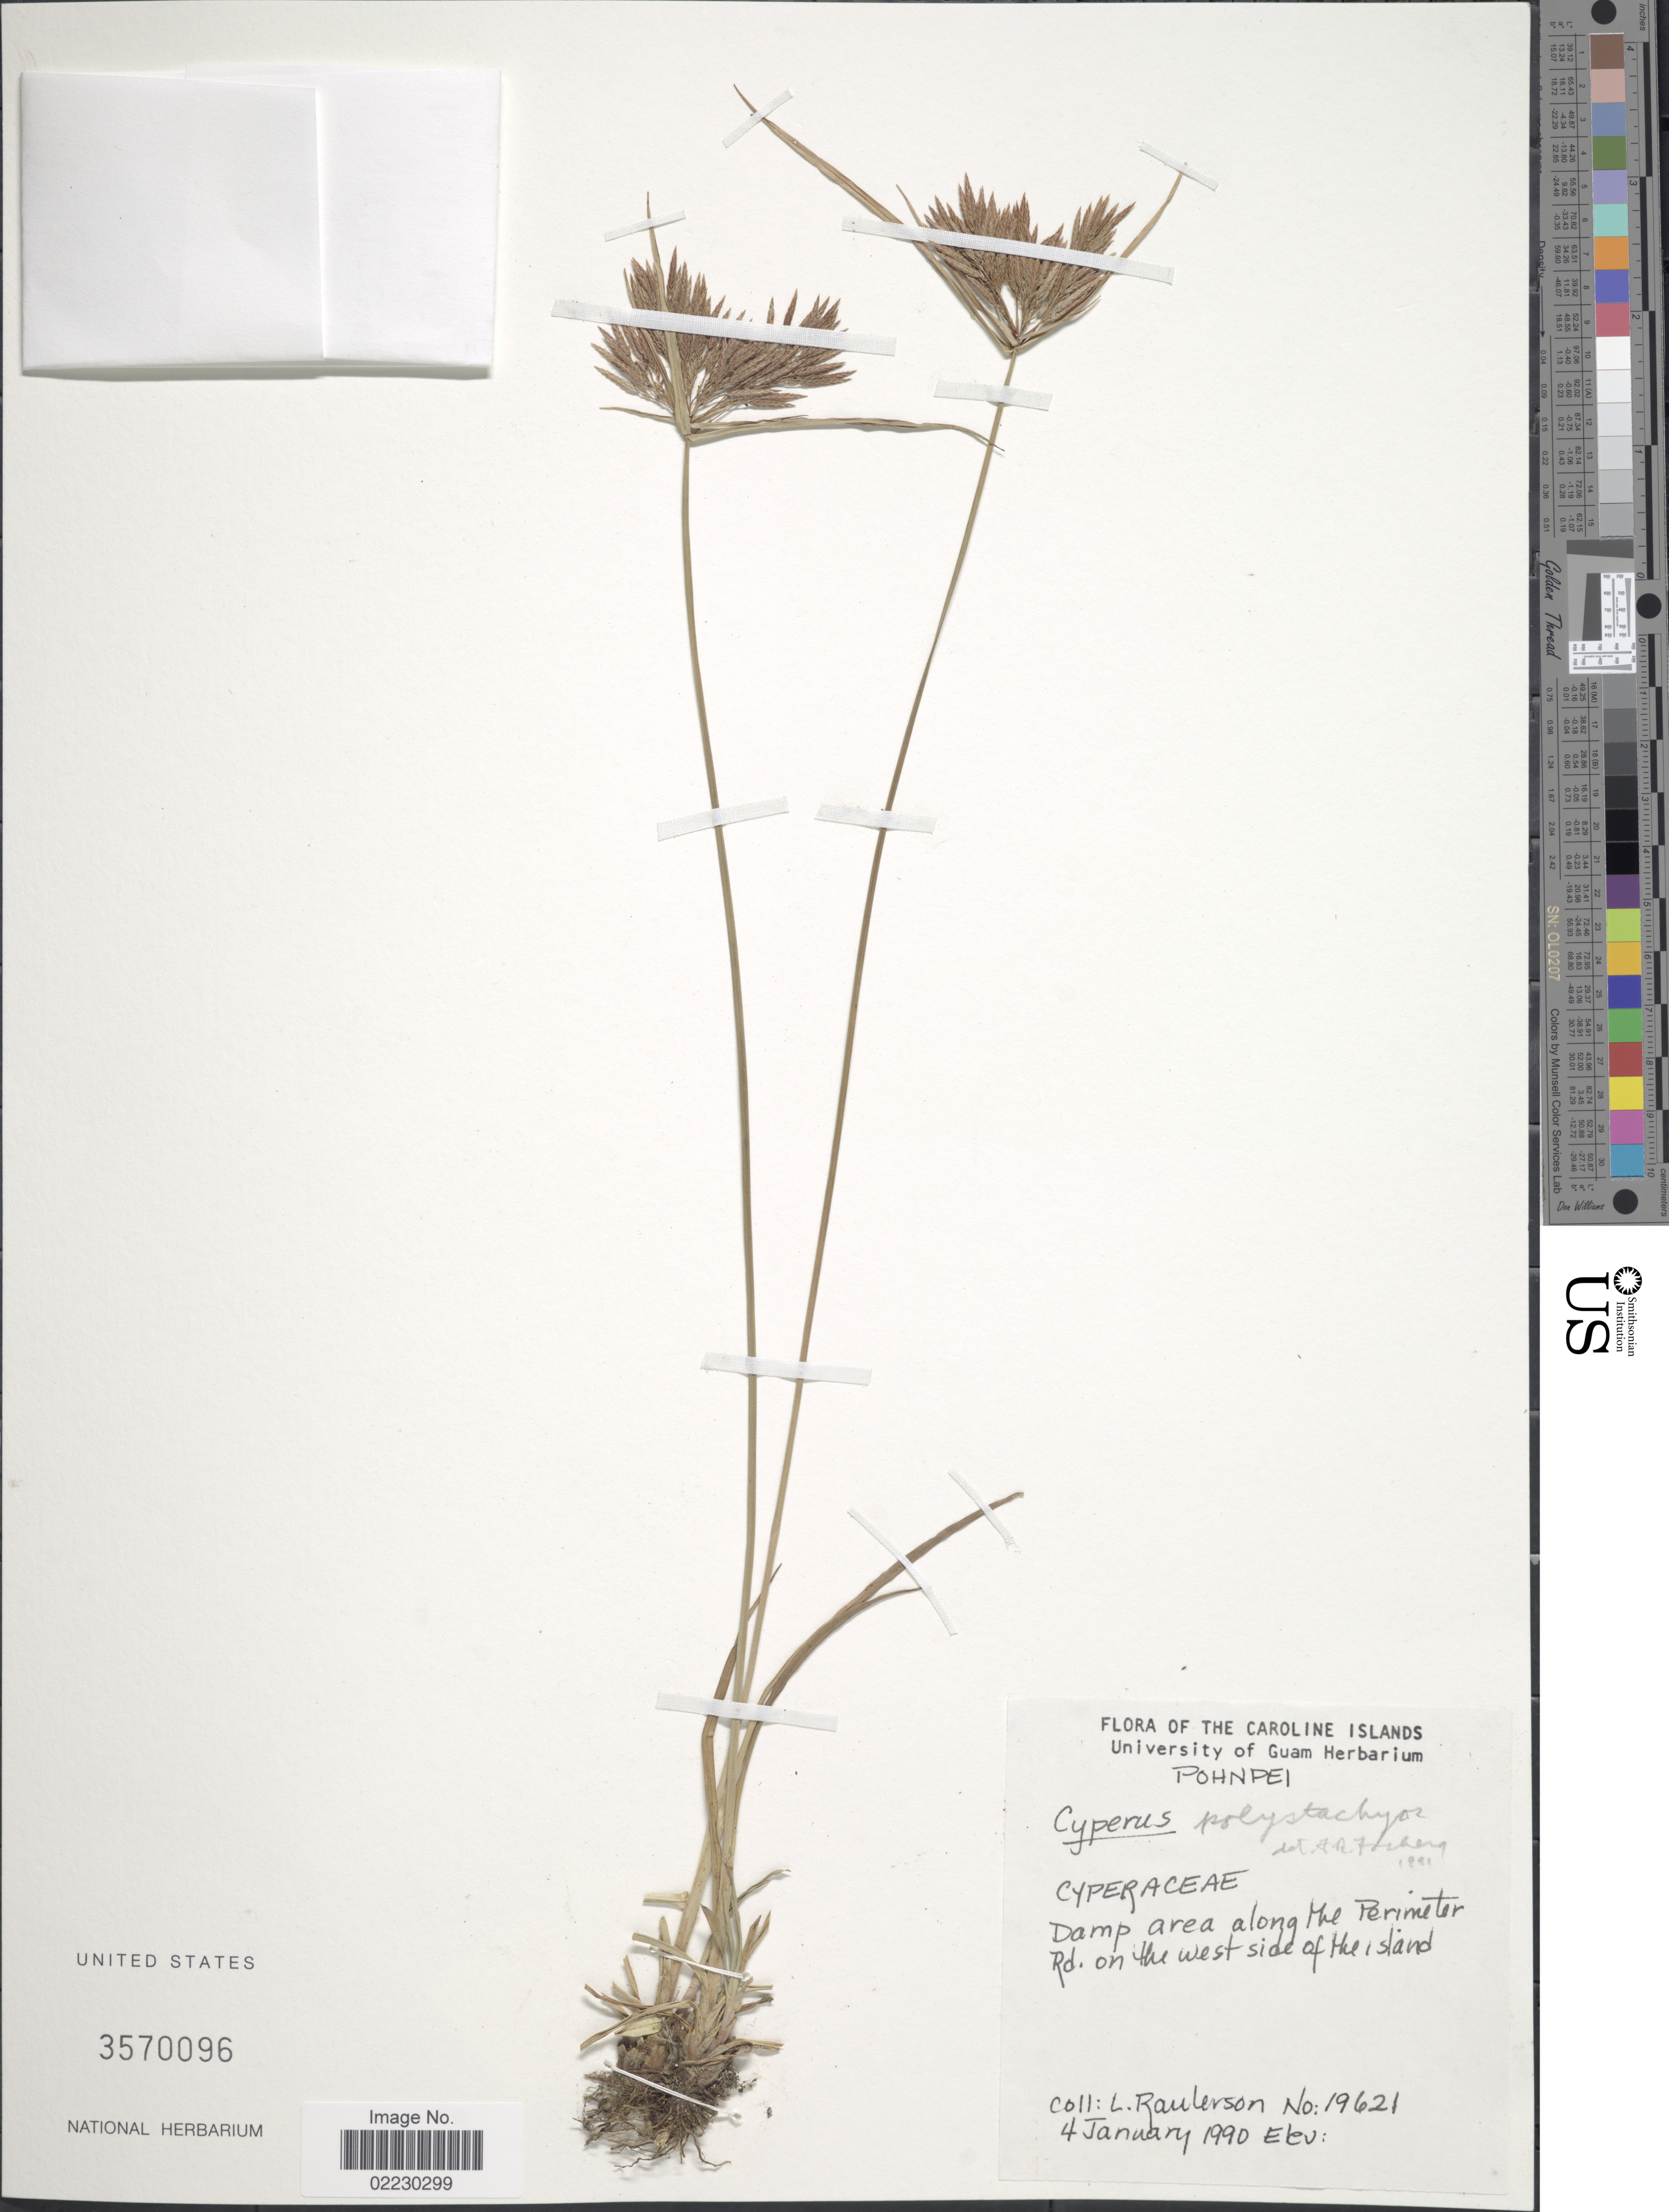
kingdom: Plantae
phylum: Tracheophyta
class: Liliopsida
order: Poales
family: Cyperaceae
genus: Cyperus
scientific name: Cyperus polystachyos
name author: Rottb.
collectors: L. Raulerson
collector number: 19621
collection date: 1990-01-04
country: Micronesia, Federated States of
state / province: Pohnpei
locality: Damp area along the Perimeter Rd., on the west side of the island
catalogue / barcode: US 3570096